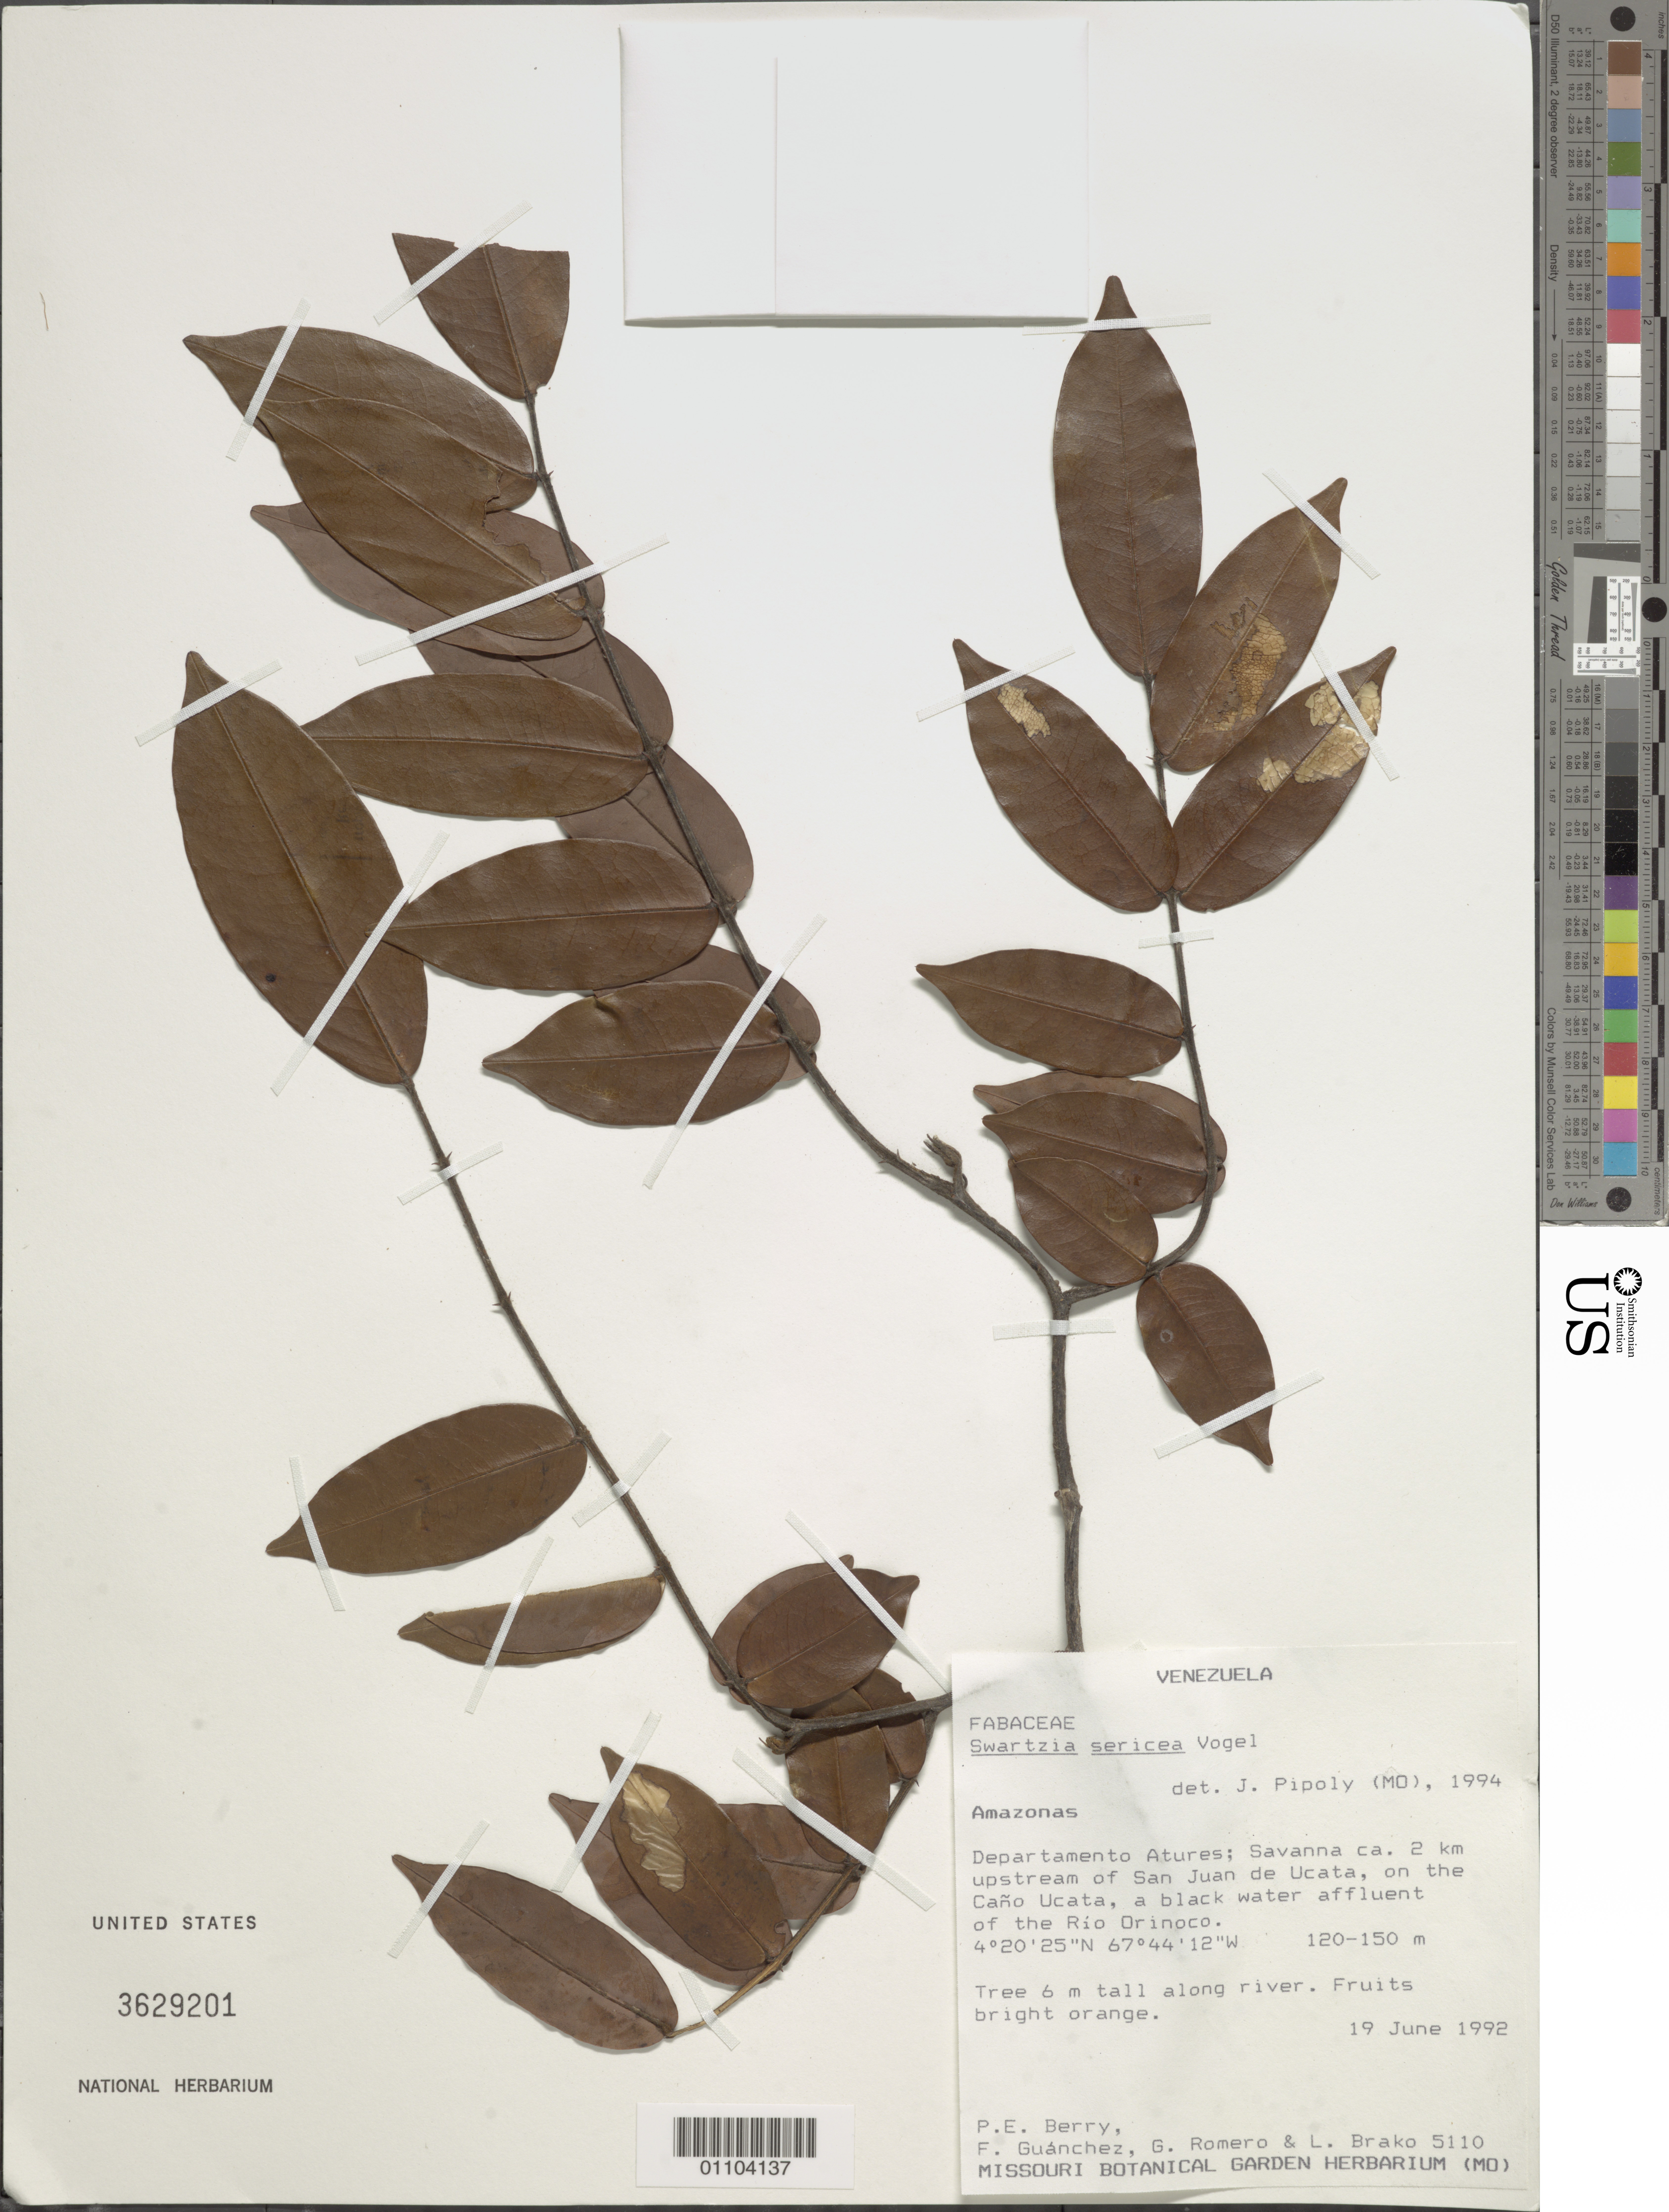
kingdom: Plantae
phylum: Tracheophyta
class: Magnoliopsida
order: Fabales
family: Fabaceae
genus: Swartzia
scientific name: Swartzia sericea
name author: Vogel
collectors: P. E. Berry, F. Guánchez M., G. A. Romero & L. Brako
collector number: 5110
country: Venezuela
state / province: Amazonas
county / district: Atures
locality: Upstream of San Juan de Ucata on the Cano Ucata, a black water affluent of the Rio Orinoco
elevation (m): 120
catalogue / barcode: US 3629201